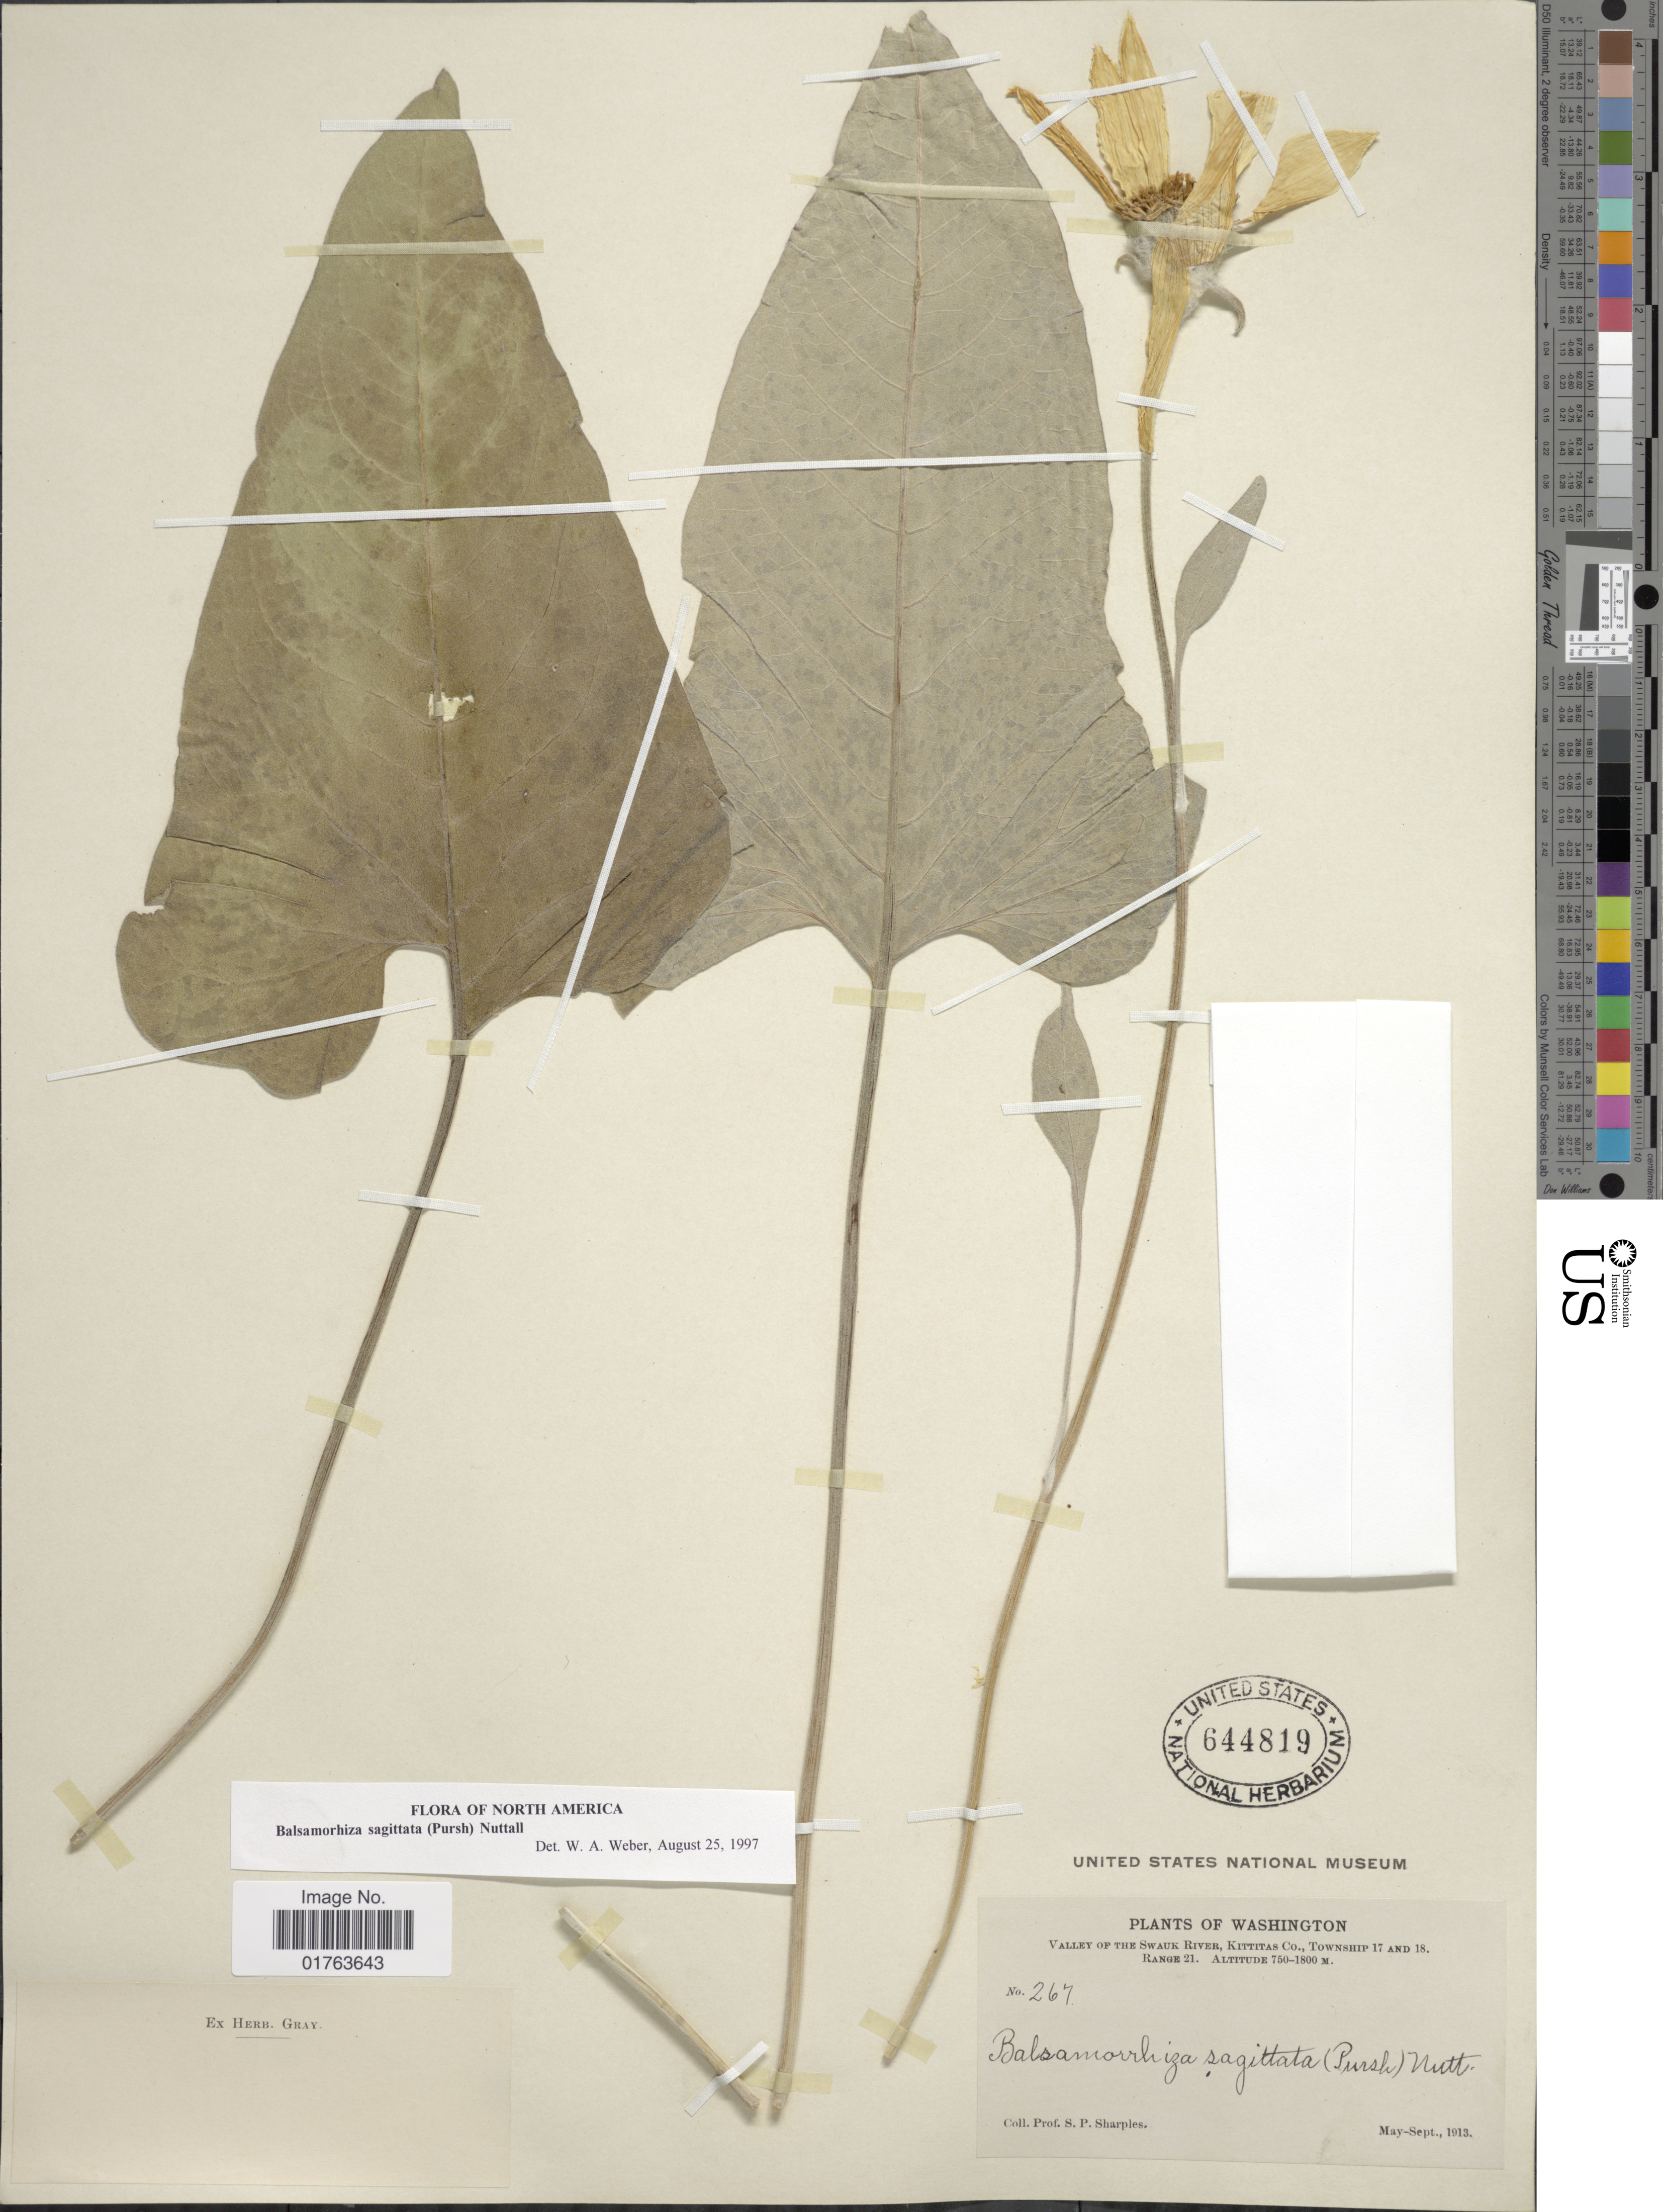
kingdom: Plantae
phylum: Tracheophyta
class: Magnoliopsida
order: Asterales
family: Asteraceae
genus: Balsamorhiza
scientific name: Balsamorhiza sagittata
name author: (Pursh) Nutt.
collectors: S. Sharples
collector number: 267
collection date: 1913-05/1913-09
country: United States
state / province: Washington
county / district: Kittitas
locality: Valley of the Swauk River, Kittitas Co., Township 17 and 18, Range 21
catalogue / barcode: US 644819